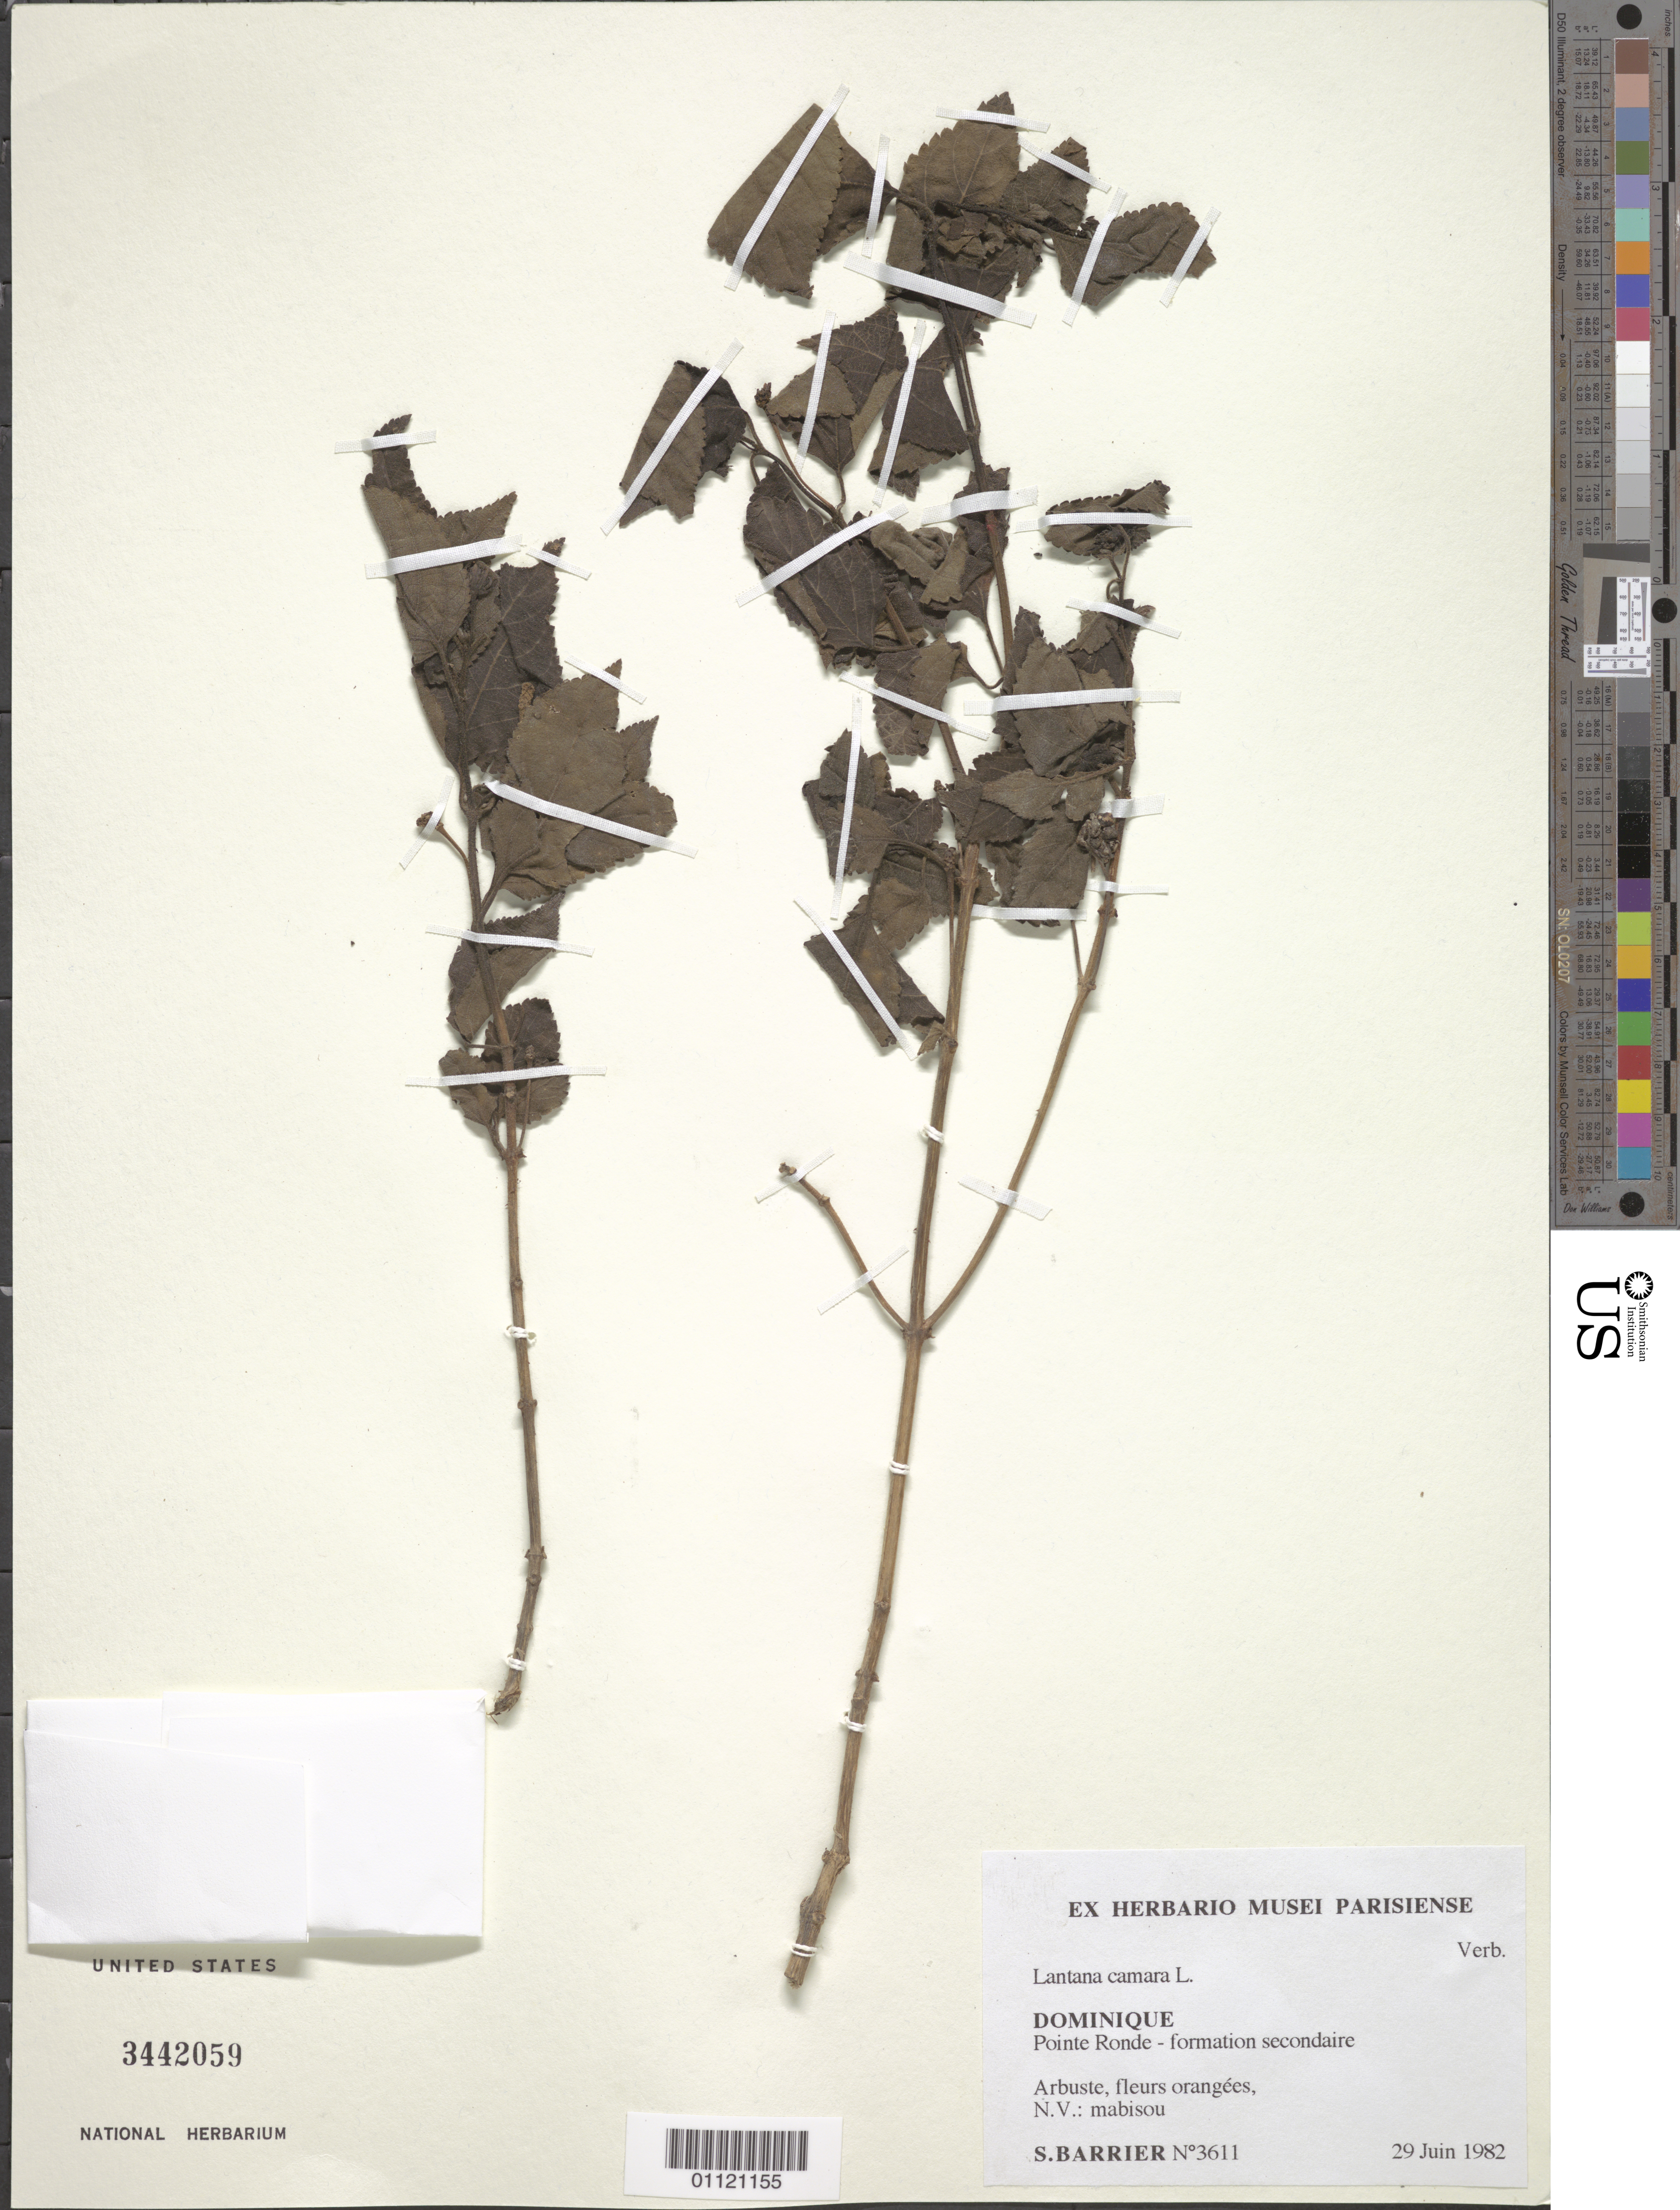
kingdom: Plantae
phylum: Tracheophyta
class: Magnoliopsida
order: Lamiales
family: Verbenaceae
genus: Lantana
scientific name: Lantana camara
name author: L.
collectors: S. Barrier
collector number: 3611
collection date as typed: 29 Jun 1982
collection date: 1982-06-29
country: Dominica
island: Dominica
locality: Pointe Ronde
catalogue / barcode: US 3442059